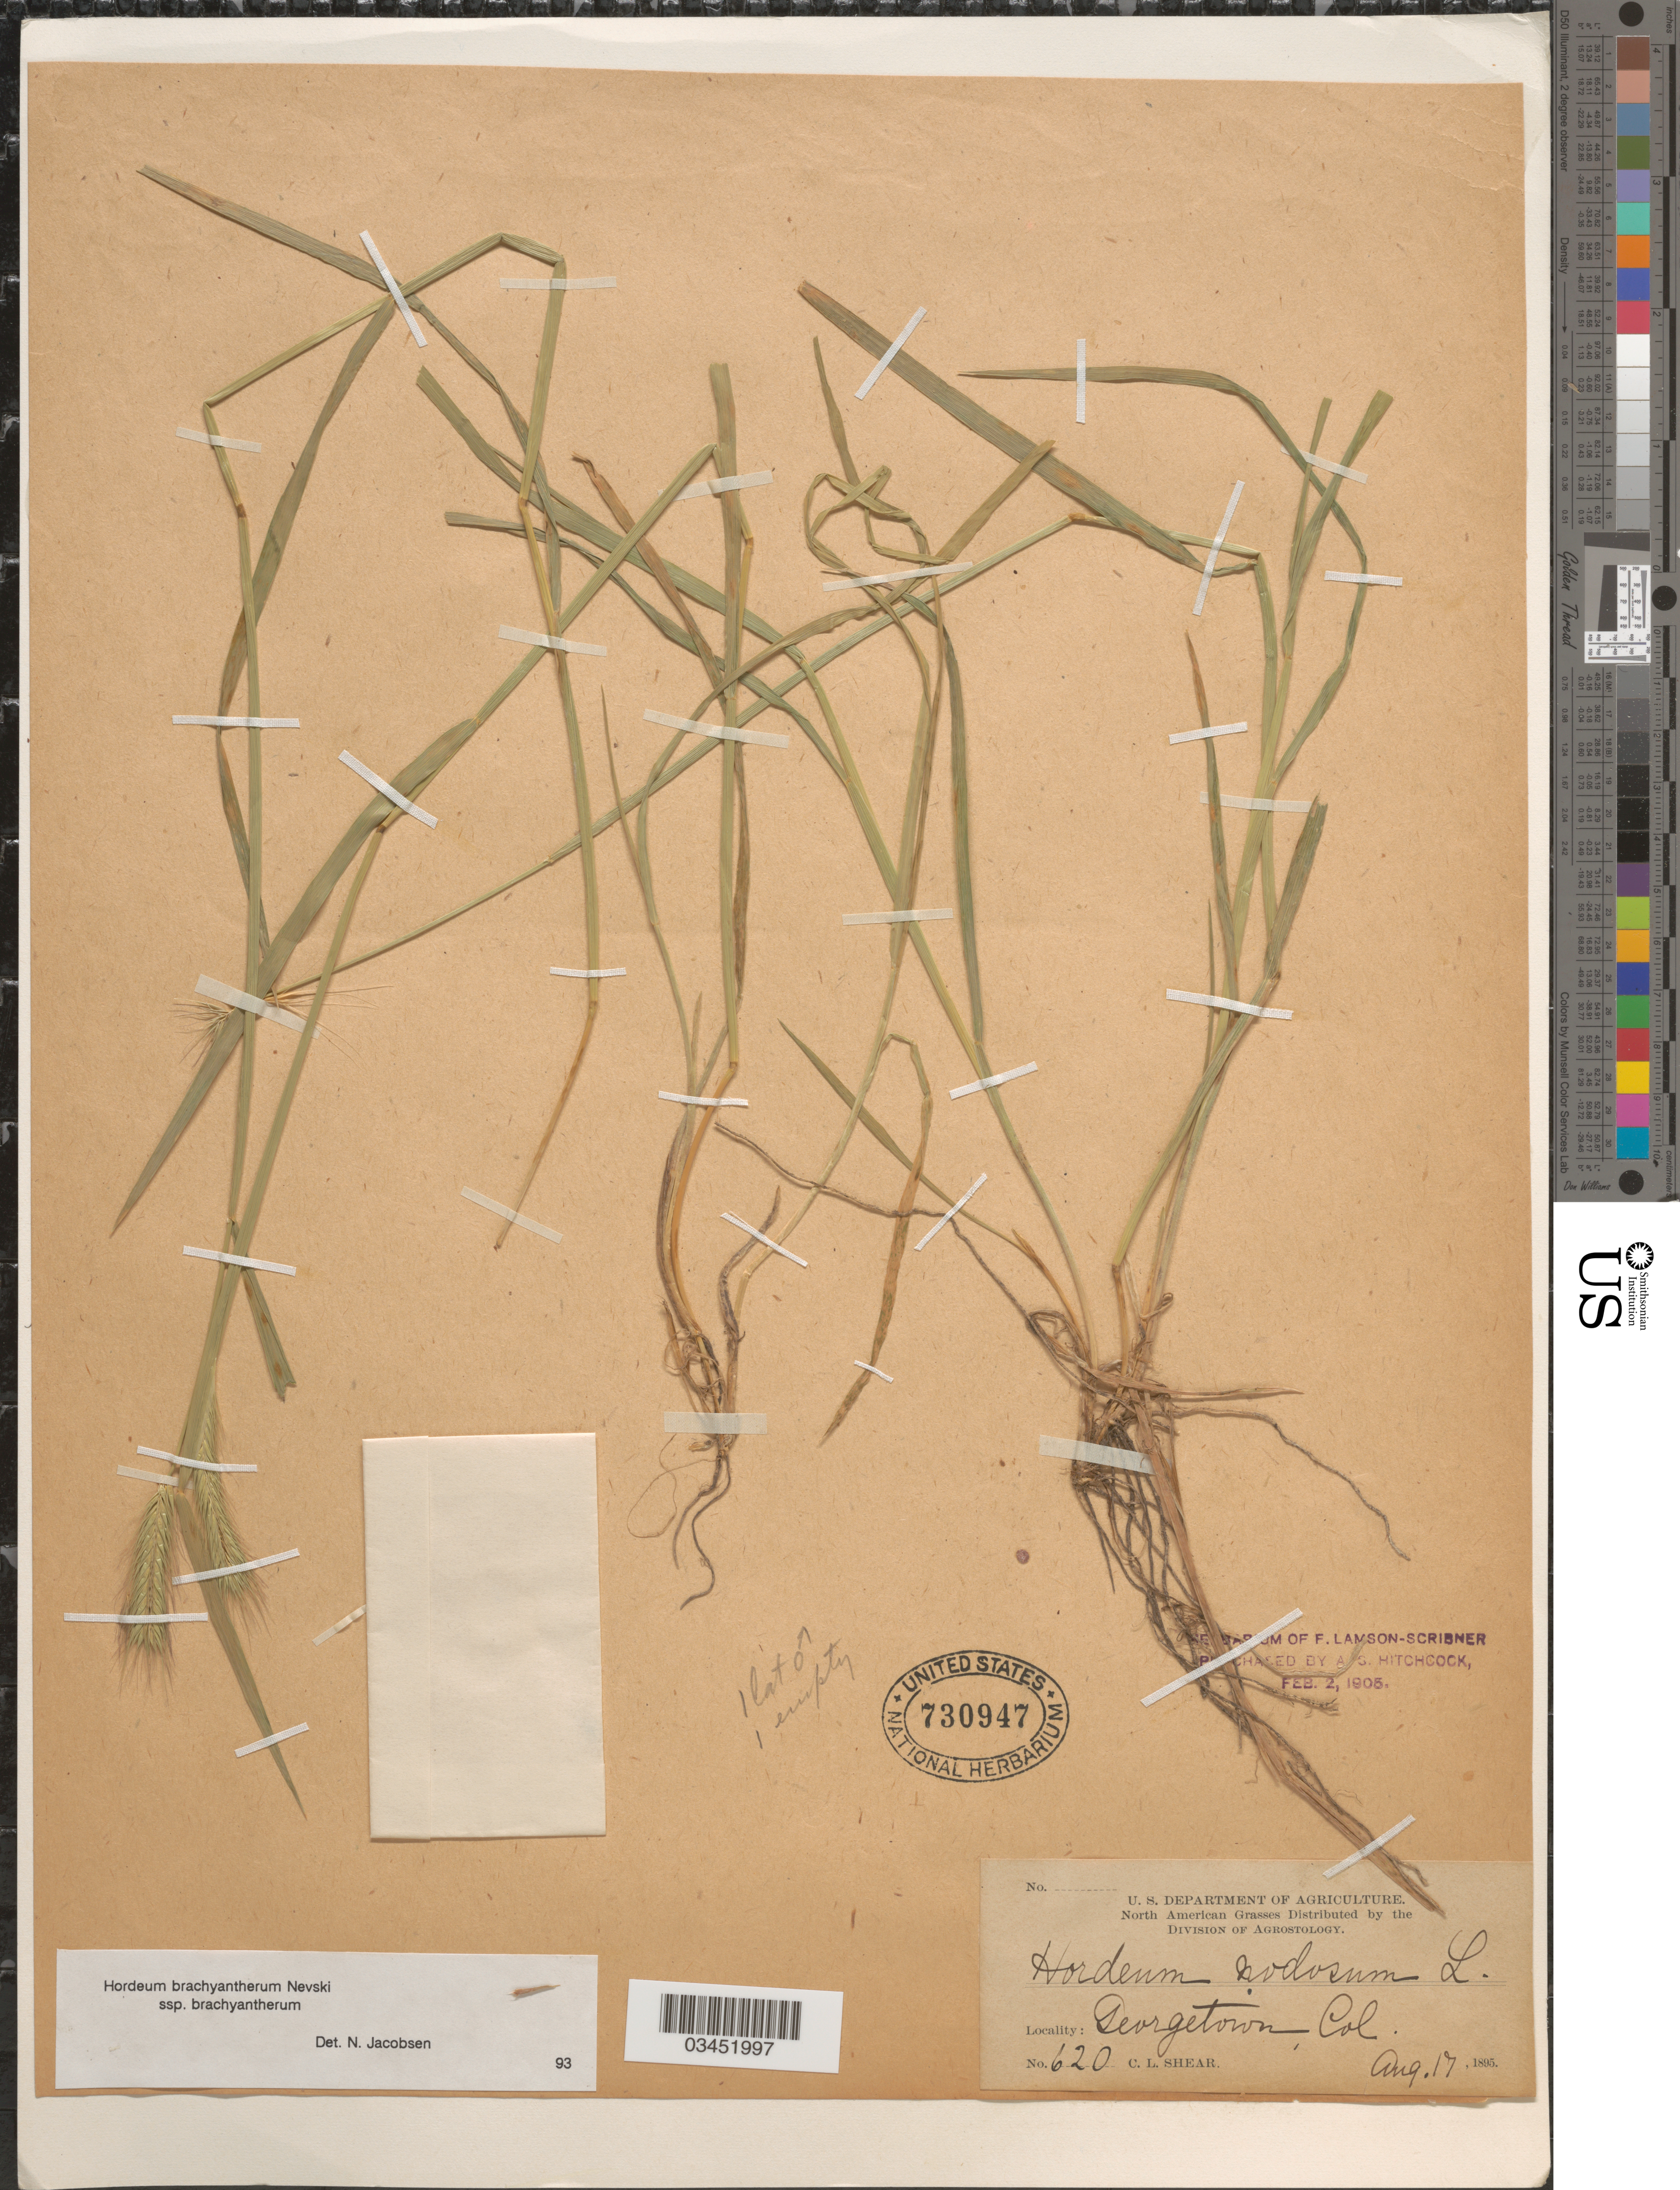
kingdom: Plantae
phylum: Tracheophyta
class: Liliopsida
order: Poales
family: Poaceae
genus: Hordeum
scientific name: Hordeum brachyantherum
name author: Nevski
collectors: C. L. Shear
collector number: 620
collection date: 1895-08-17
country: United States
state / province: Colorado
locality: Georgetown.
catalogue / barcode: US 730947